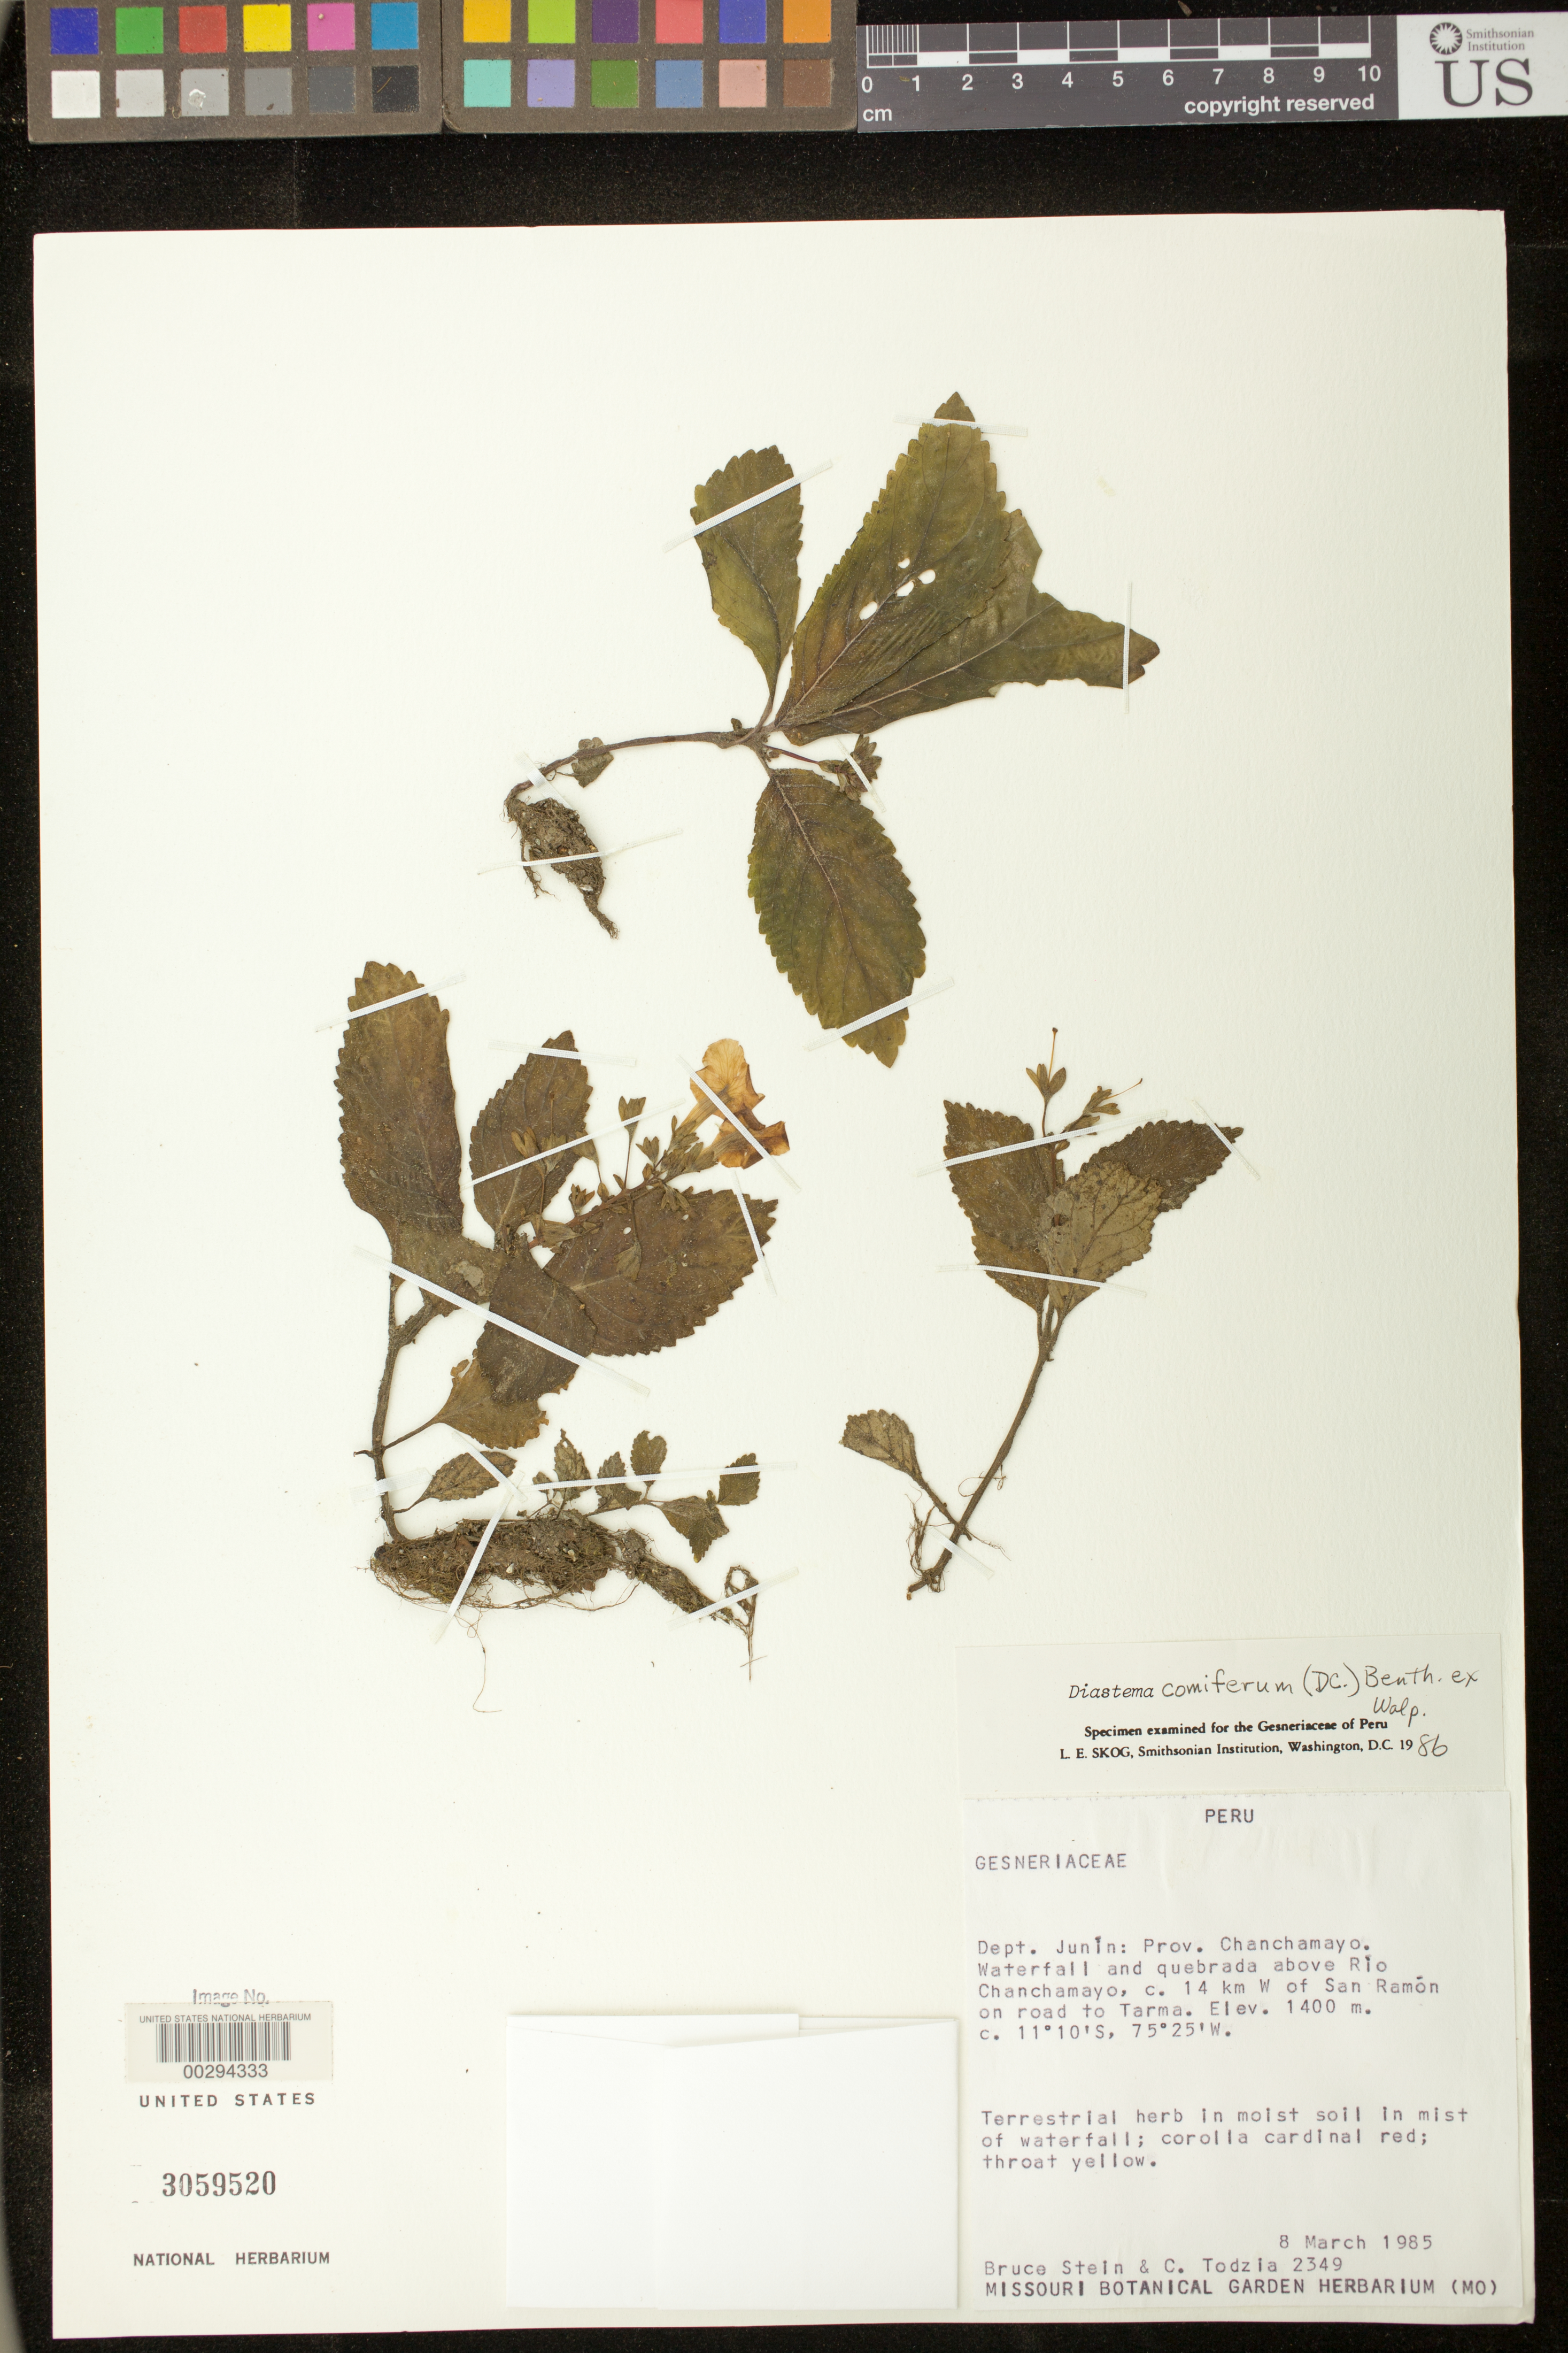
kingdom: Plantae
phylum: Tracheophyta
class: Magnoliopsida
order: Lamiales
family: Gesneriaceae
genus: Diastema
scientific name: Diastema comiferum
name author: (DC.) Benth. ex Walp.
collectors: B. A. Stein & C. A. Todzia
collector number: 2349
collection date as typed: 08 Mar 1985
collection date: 1985-03-08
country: Peru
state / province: Junín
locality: Prov. Chanchamayo; waterfall and quebrada above Rio Chanchamayo, C 14 km W of San Ramon on road to Tarma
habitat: Im moist soil in mist of waterfall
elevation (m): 1400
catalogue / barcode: US 3059520